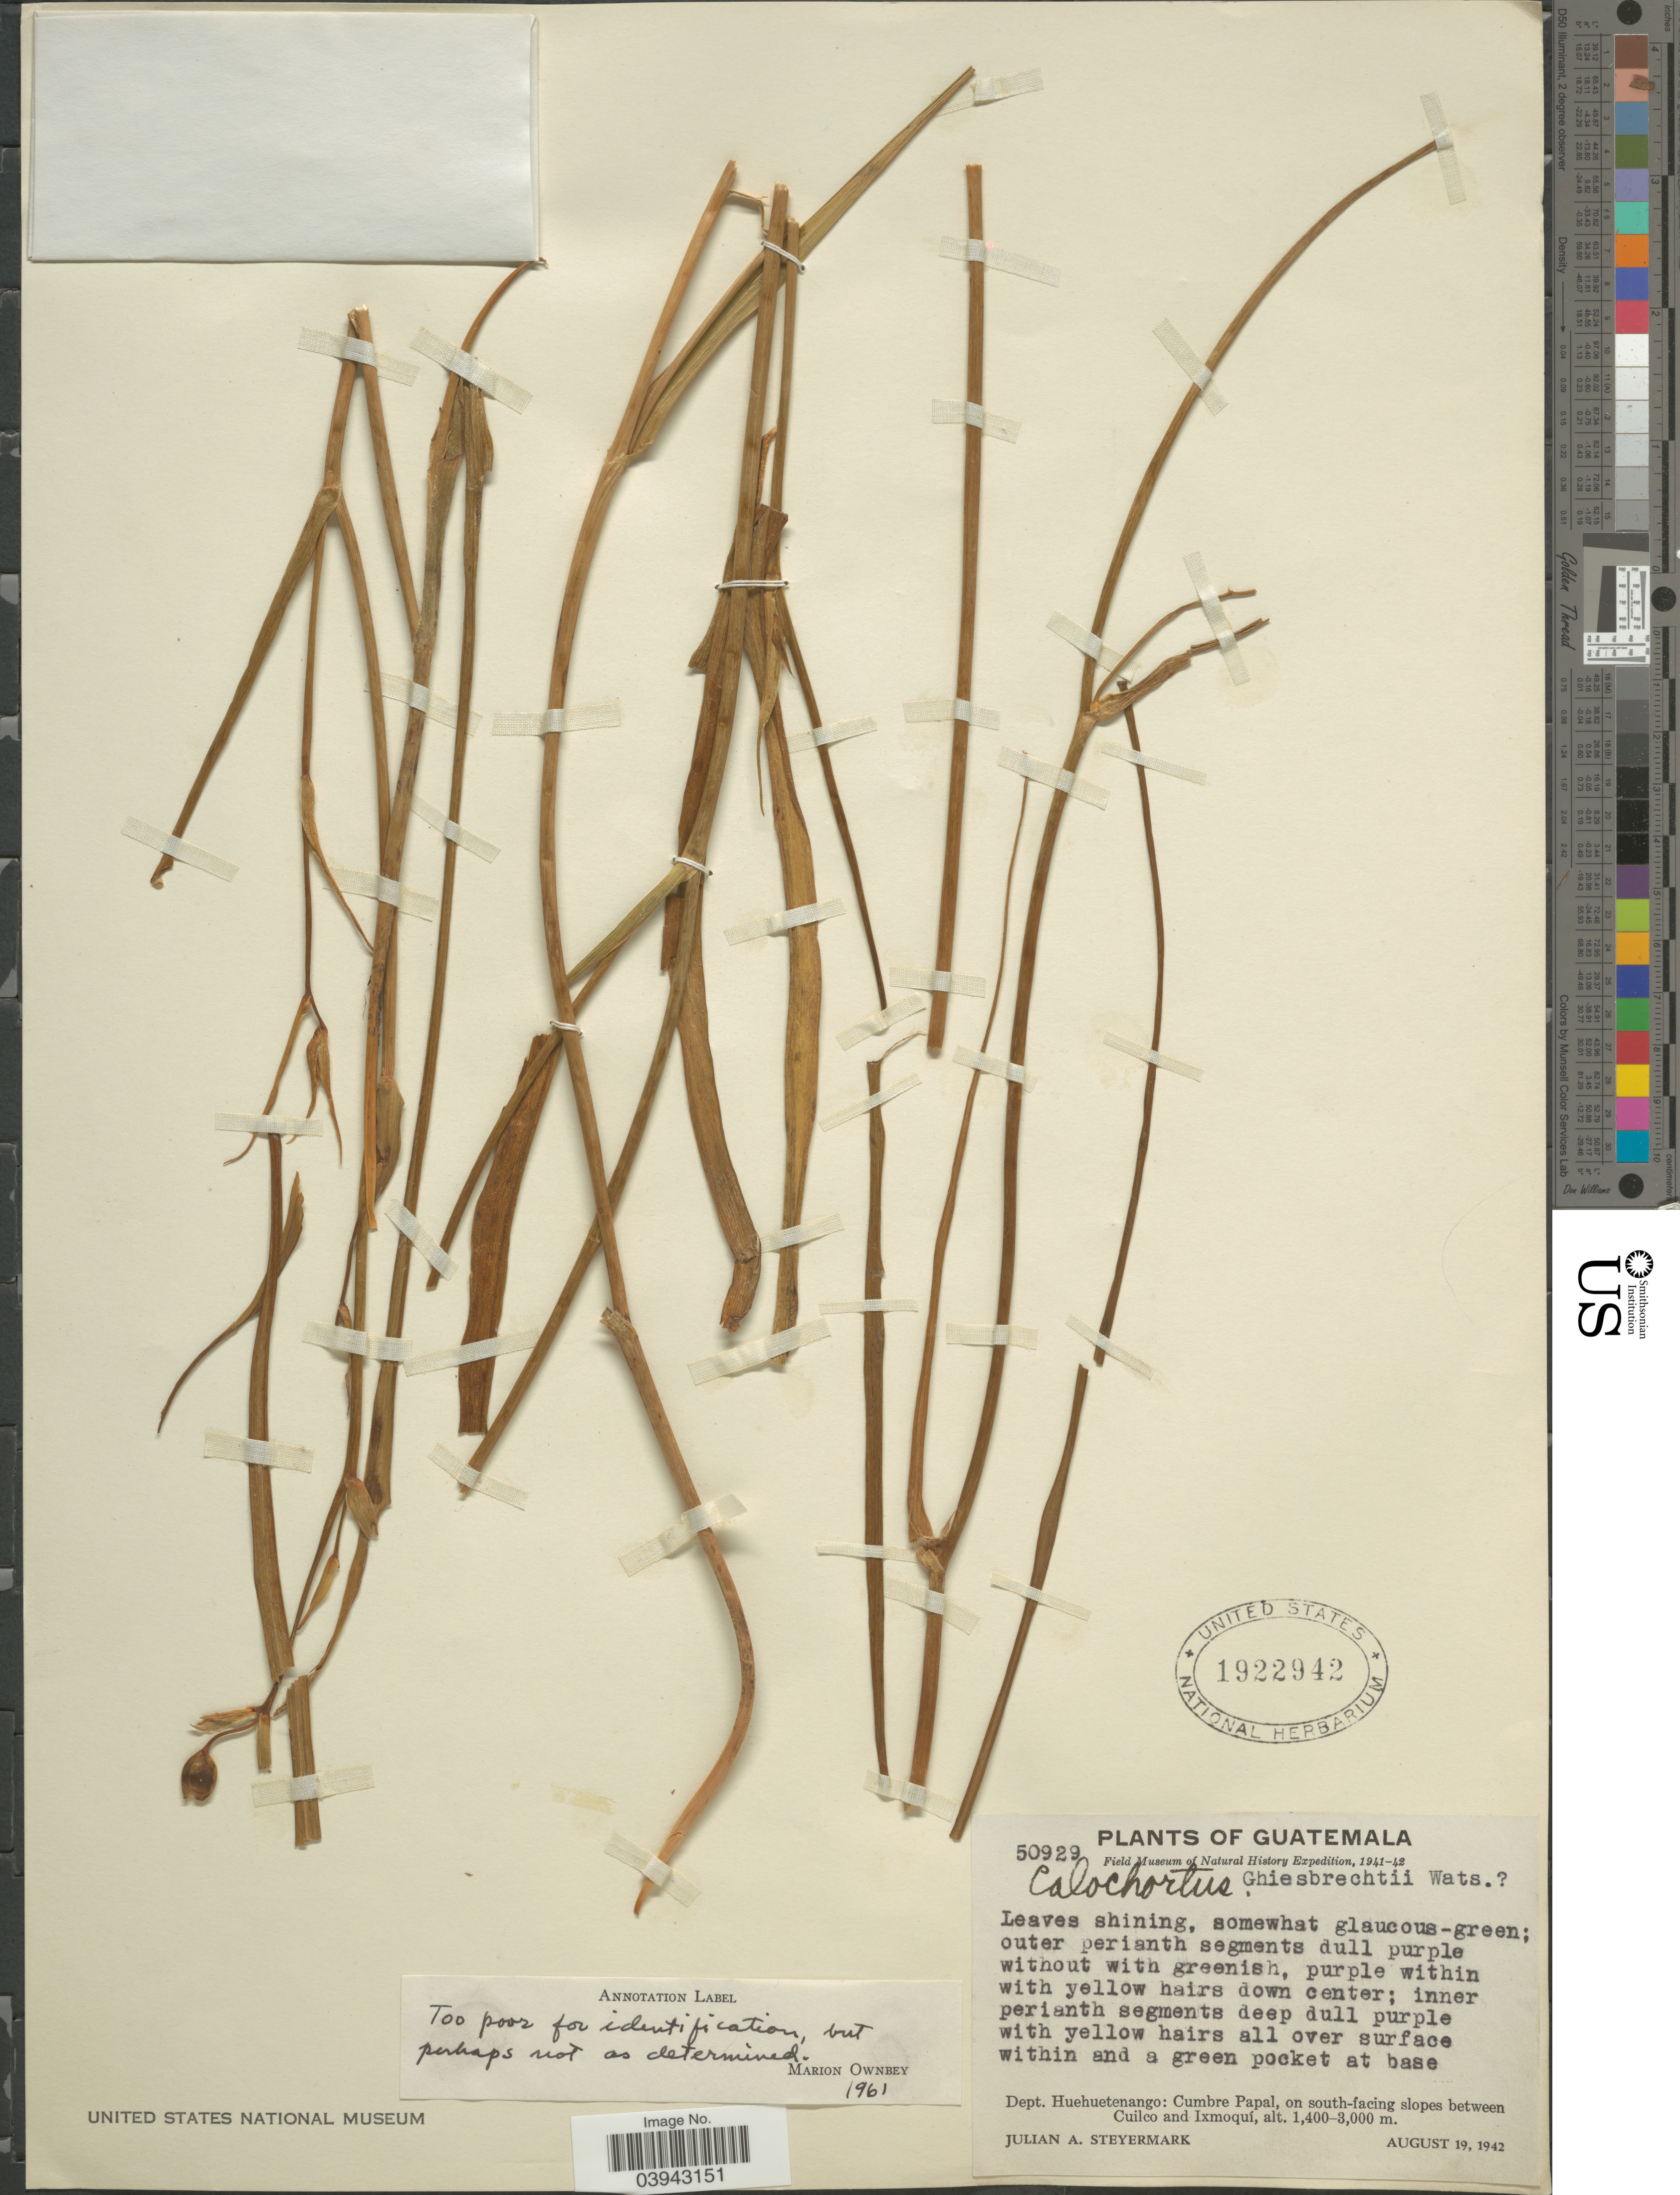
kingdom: Plantae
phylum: Tracheophyta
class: Liliopsida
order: Liliales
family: Liliaceae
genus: Calochortus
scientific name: Calochortus ghiesbreghtii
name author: S. Watson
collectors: J. Steyermark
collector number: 50929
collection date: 1942-08-19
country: Guatemala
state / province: Huehuetenango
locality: Dept. Huehuetenango: Cumbre Papal, on south-facing slopes between Cuilco and Ixmoquí.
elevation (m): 1400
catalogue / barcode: US 1922942